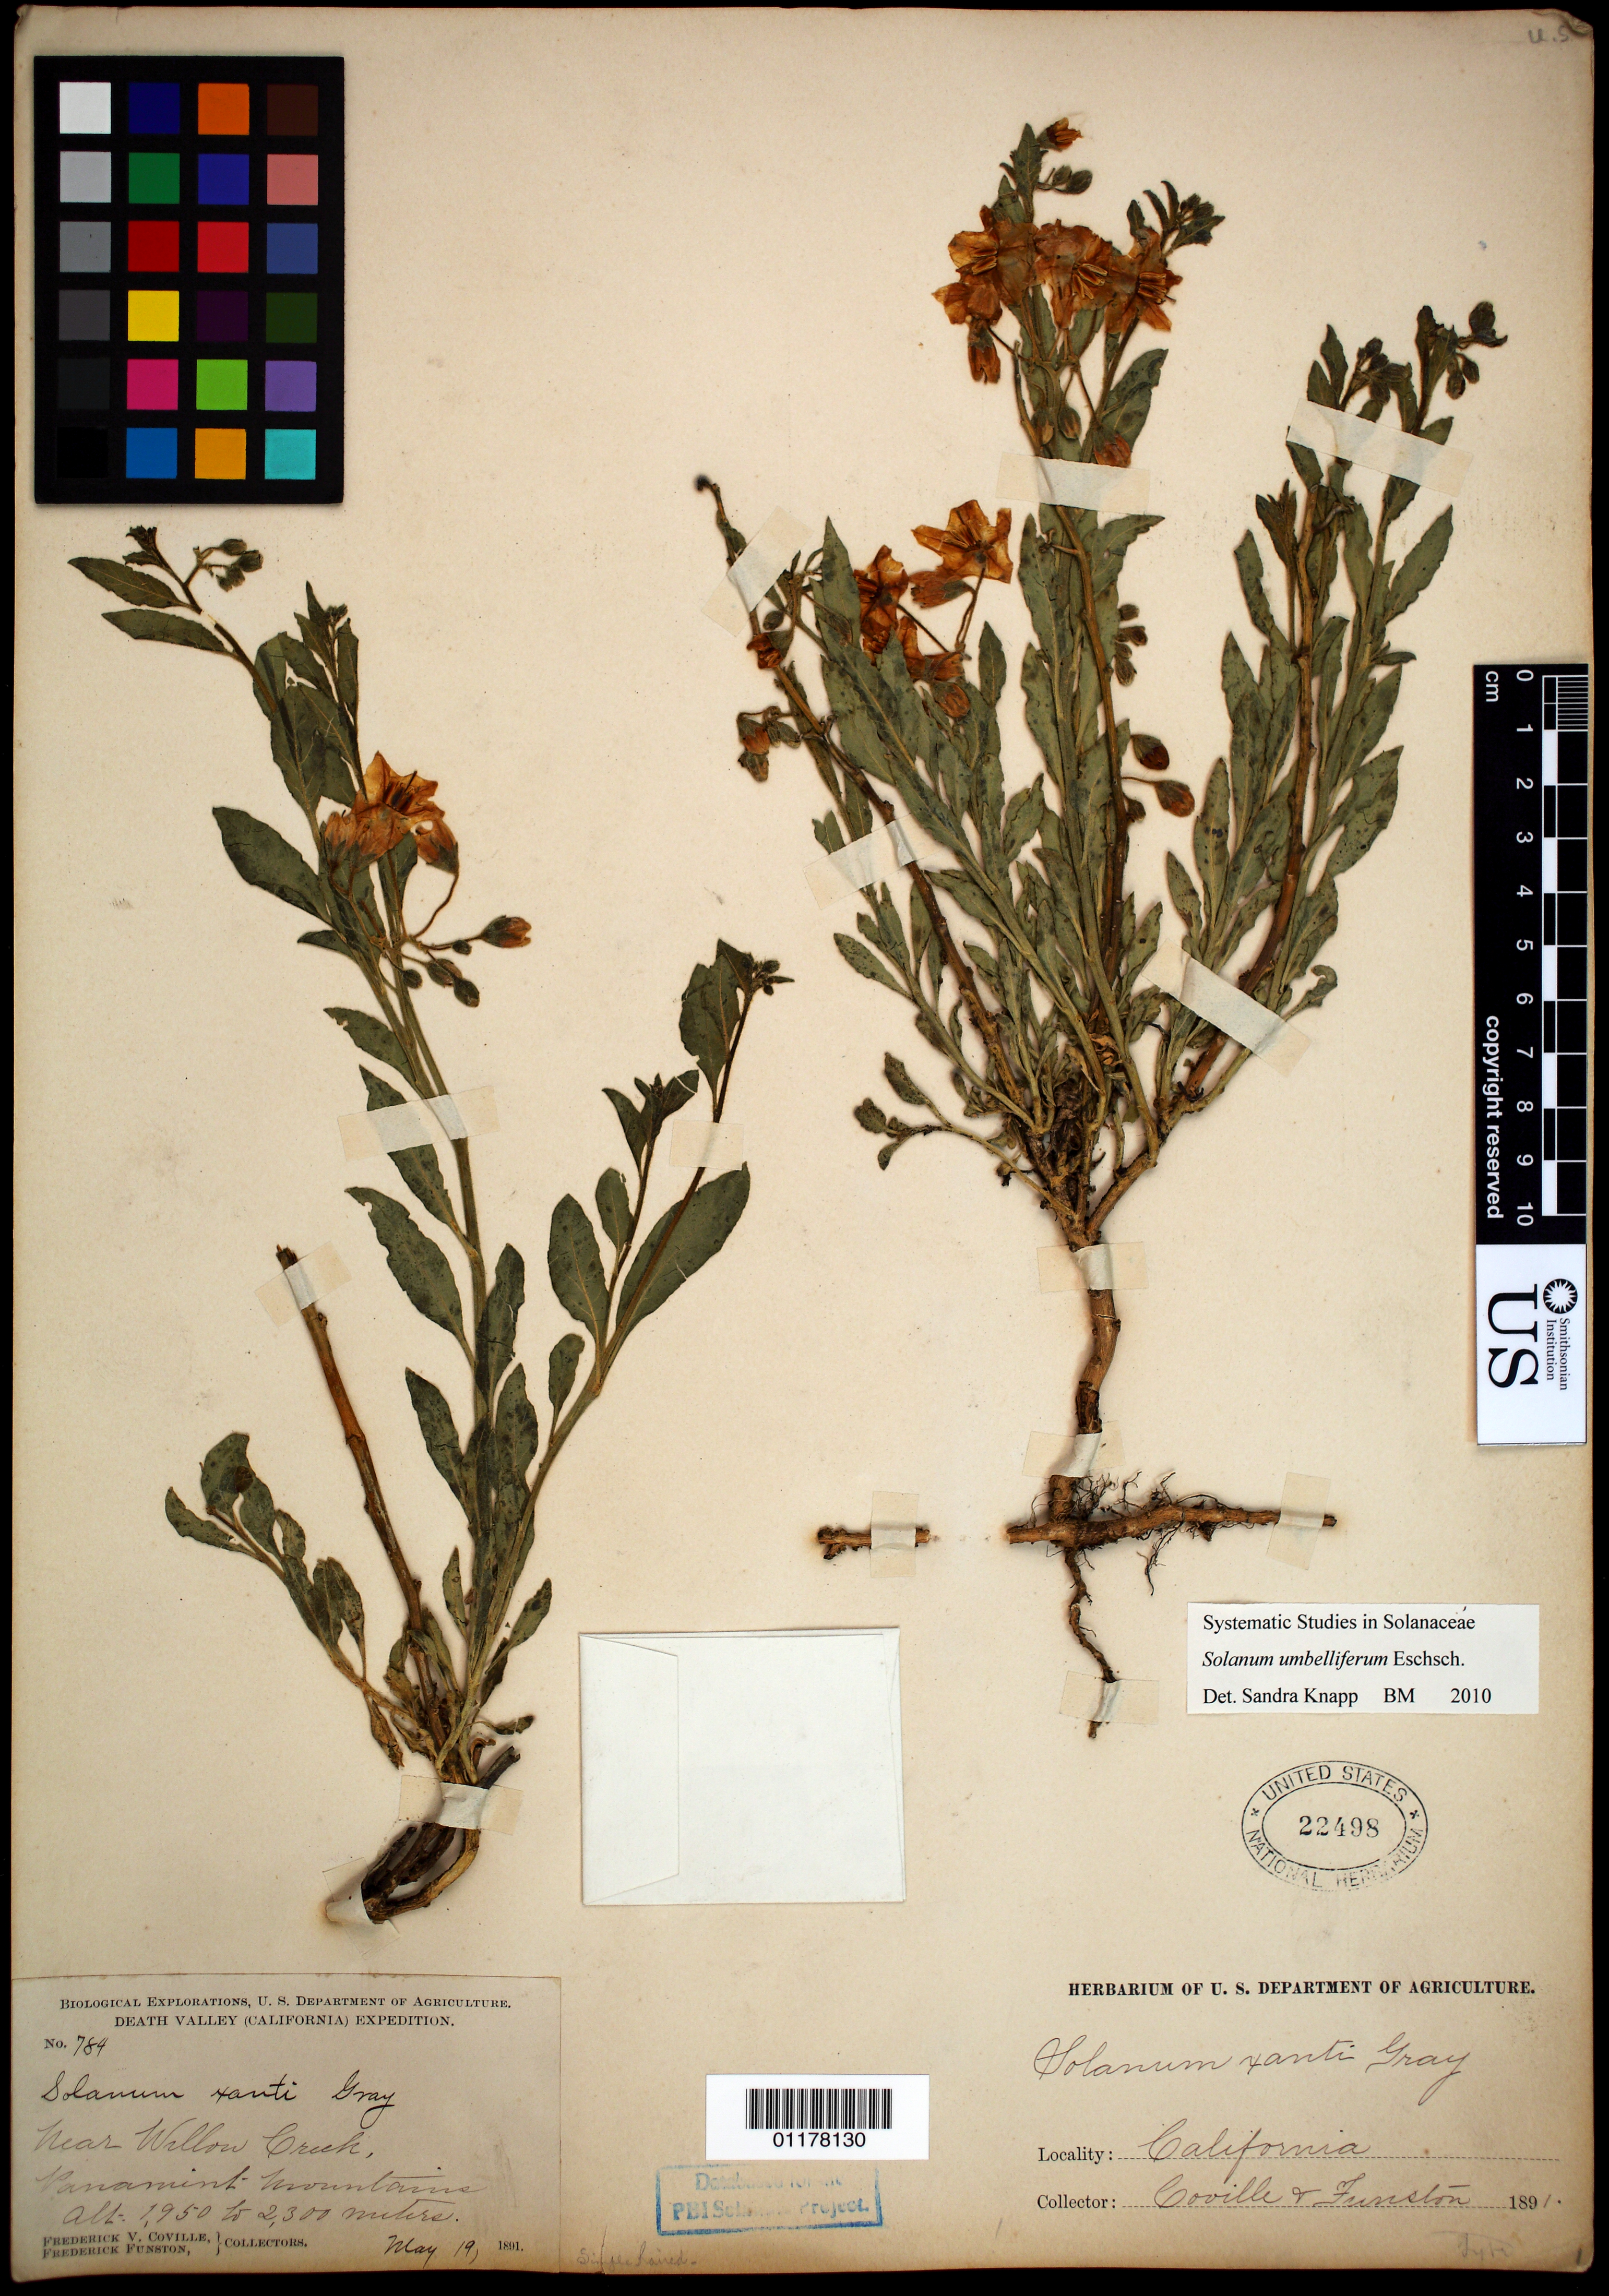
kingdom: Plantae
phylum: Tracheophyta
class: Magnoliopsida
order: Solanales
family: Solanaceae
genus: Solanum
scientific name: Solanum umbelliferum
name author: Eschsch.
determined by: Knapp, S. D.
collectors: F. V. Coville & F. Funston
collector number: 784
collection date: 1891-05-19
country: United States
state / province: California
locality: near Willow Creek, Panamint Mountains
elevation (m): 1950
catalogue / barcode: US 22498